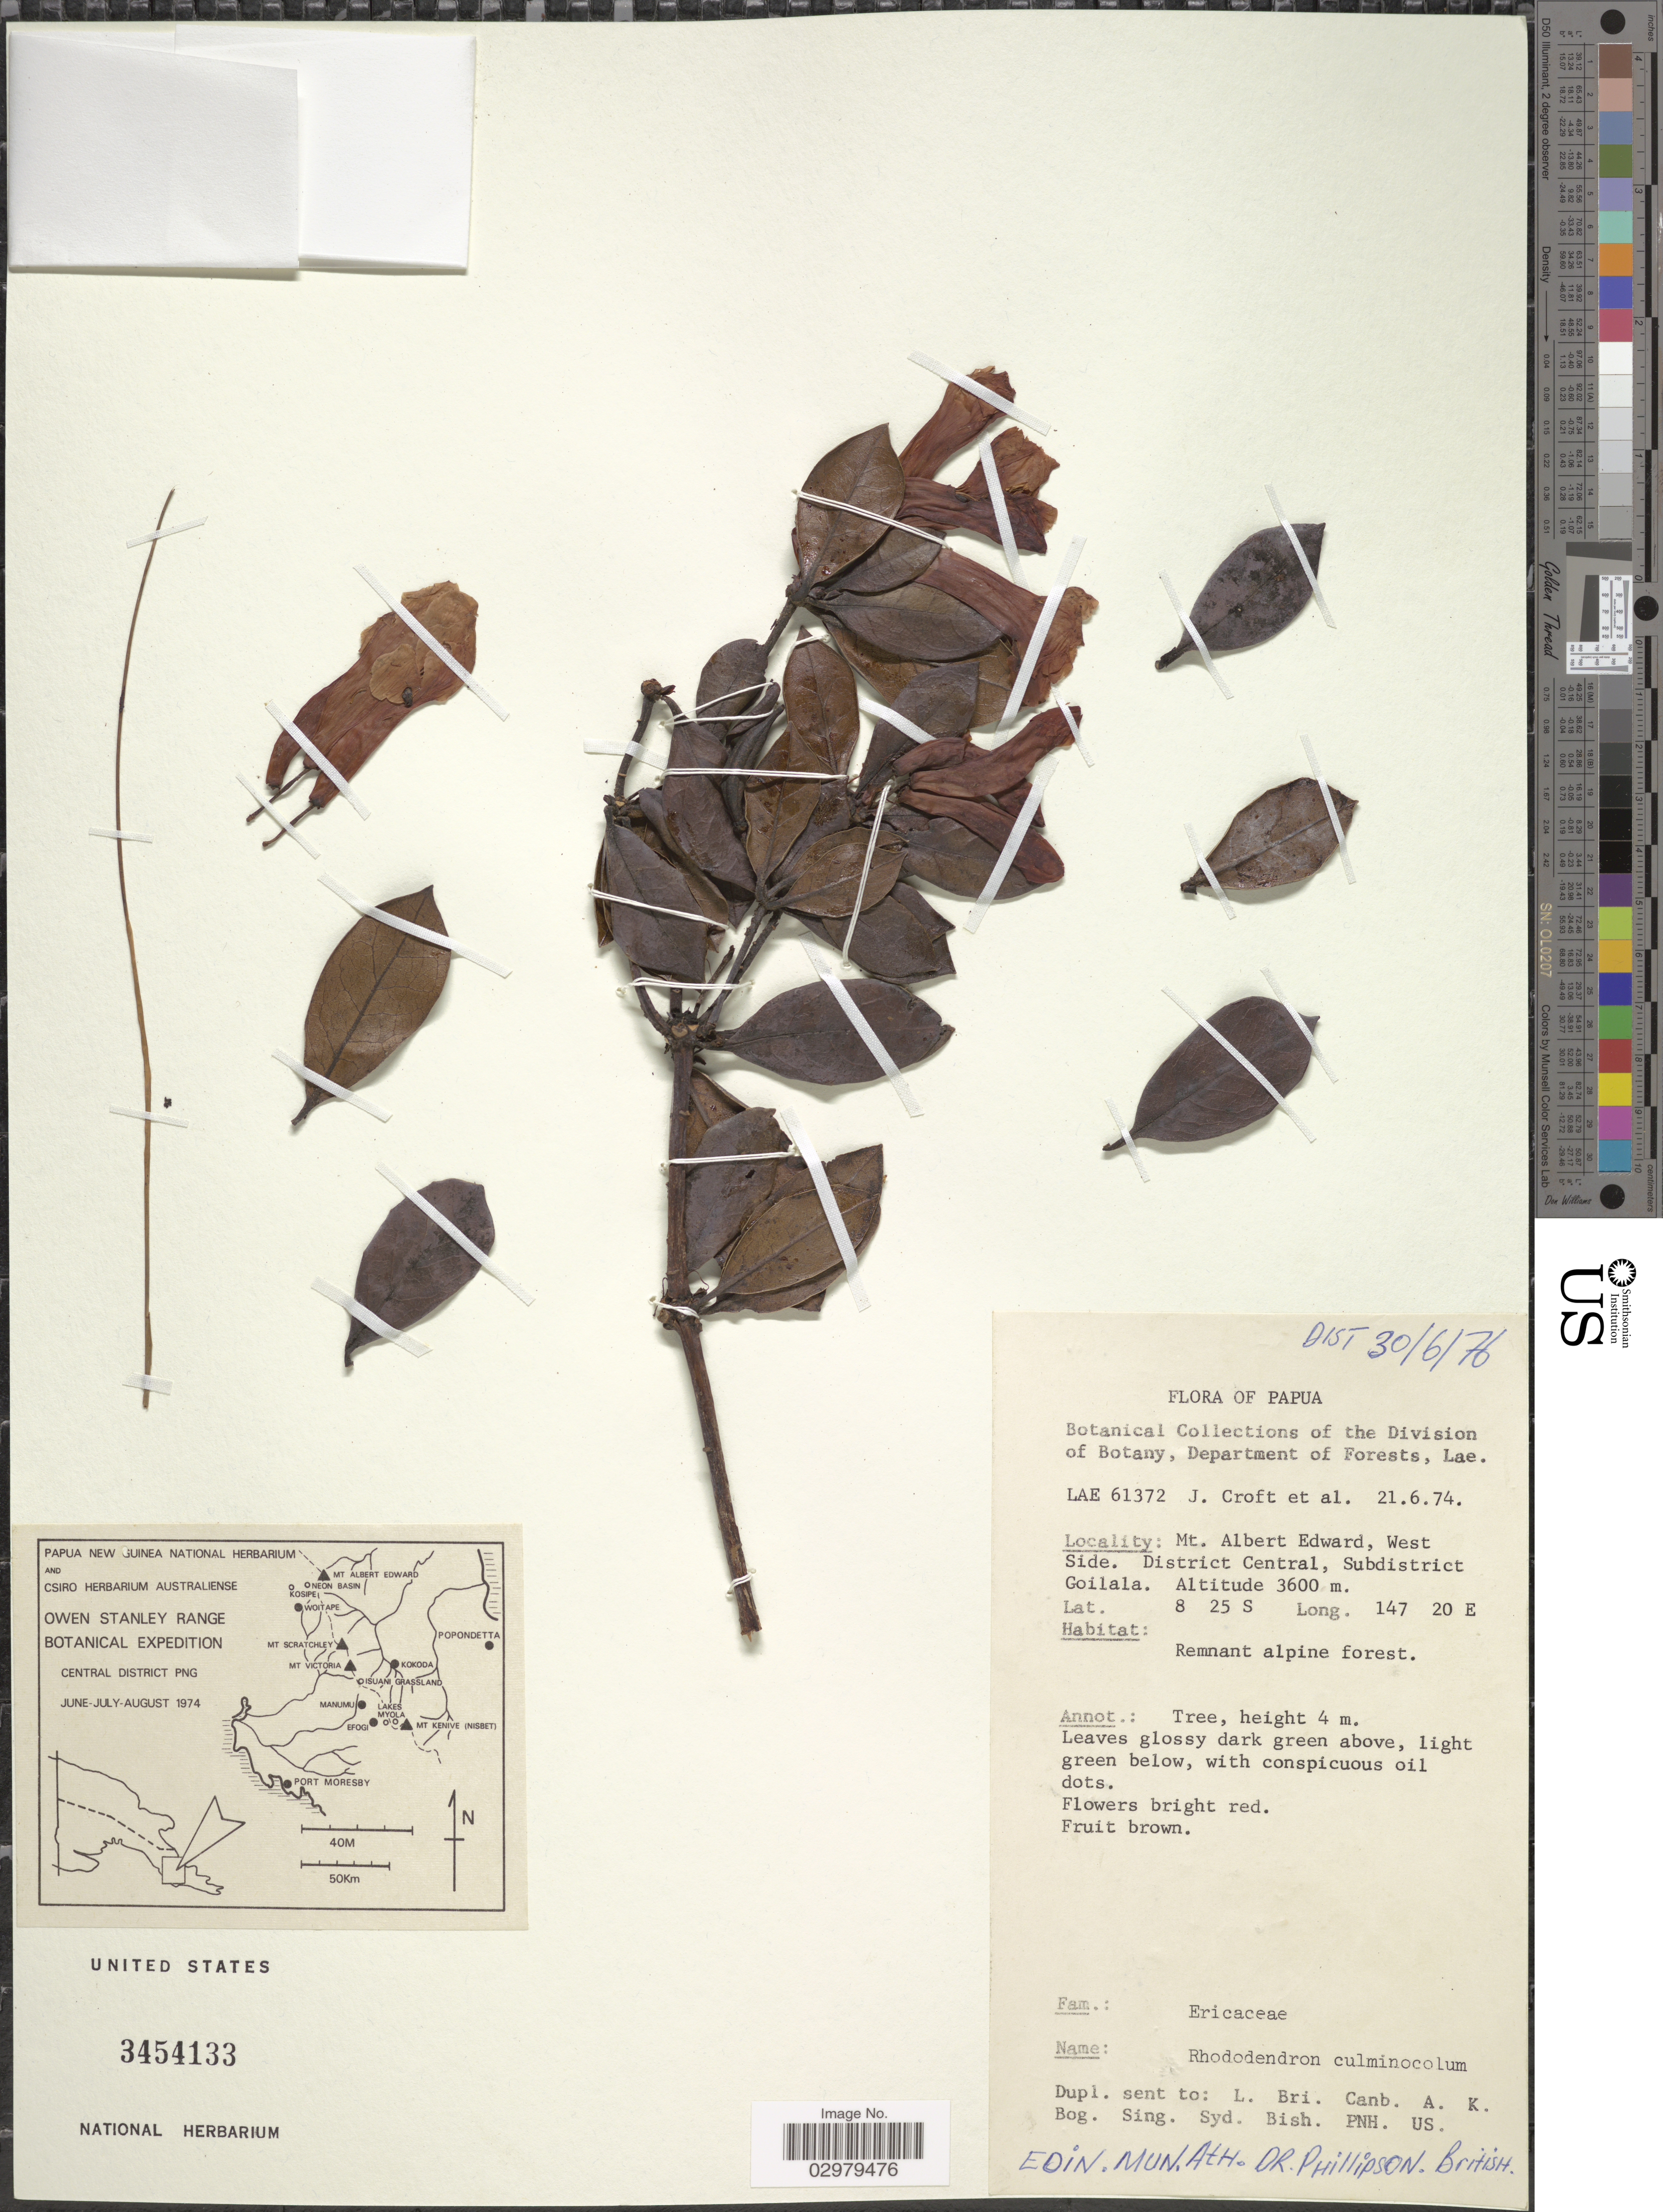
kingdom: Plantae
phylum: Tracheophyta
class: Magnoliopsida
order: Ericales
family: Ericaceae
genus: Rhododendron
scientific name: Rhododendron culminicolum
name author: F. Muell.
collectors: J. Croft & et al.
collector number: LAE 61372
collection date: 1974-06-21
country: Papua New Guinea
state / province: Central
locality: Papua. Mt. Albert Edward, West Side. District Central, Subdistrict Goilala.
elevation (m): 3600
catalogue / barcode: US 3454133